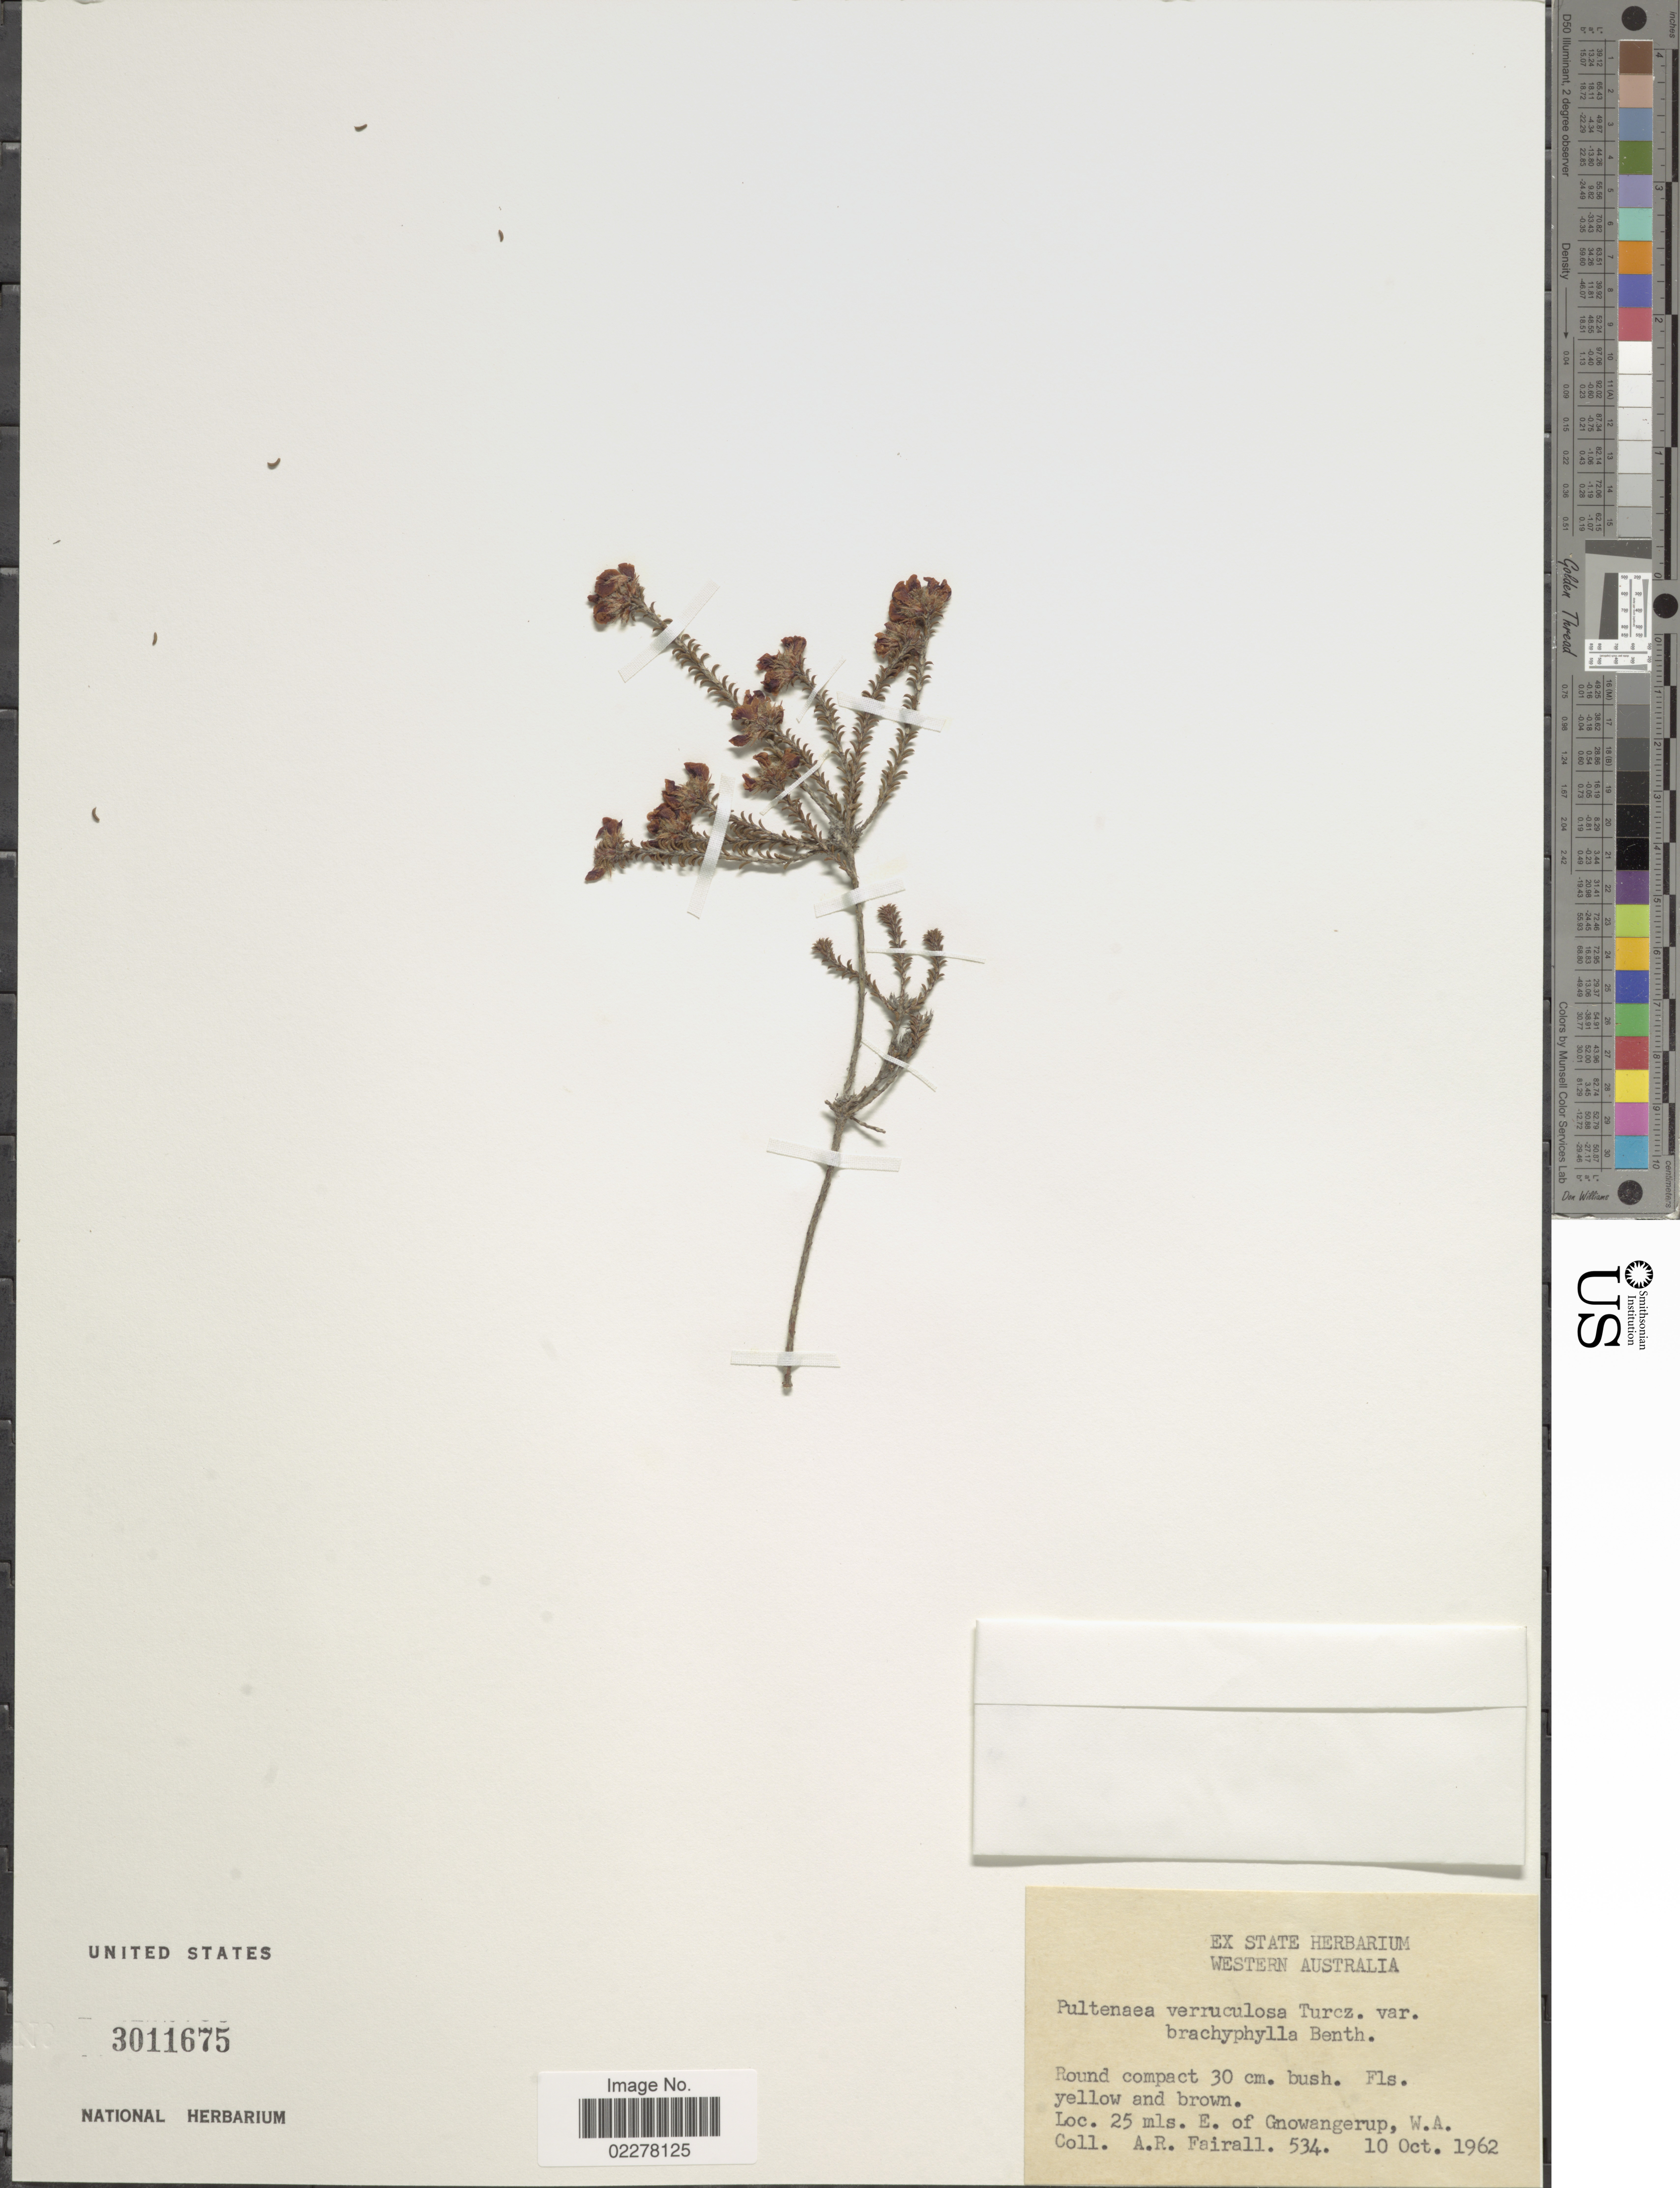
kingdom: Plantae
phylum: Tracheophyta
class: Magnoliopsida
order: Fabales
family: Fabaceae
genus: Pultenaea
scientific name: Pultenaea verruculosa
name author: Turcz.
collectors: A. Fairall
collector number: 534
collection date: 1962-10-10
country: Australia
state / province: Western Australia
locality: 25 mls. E. of Gnowangerup, W.A.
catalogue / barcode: US 3011675